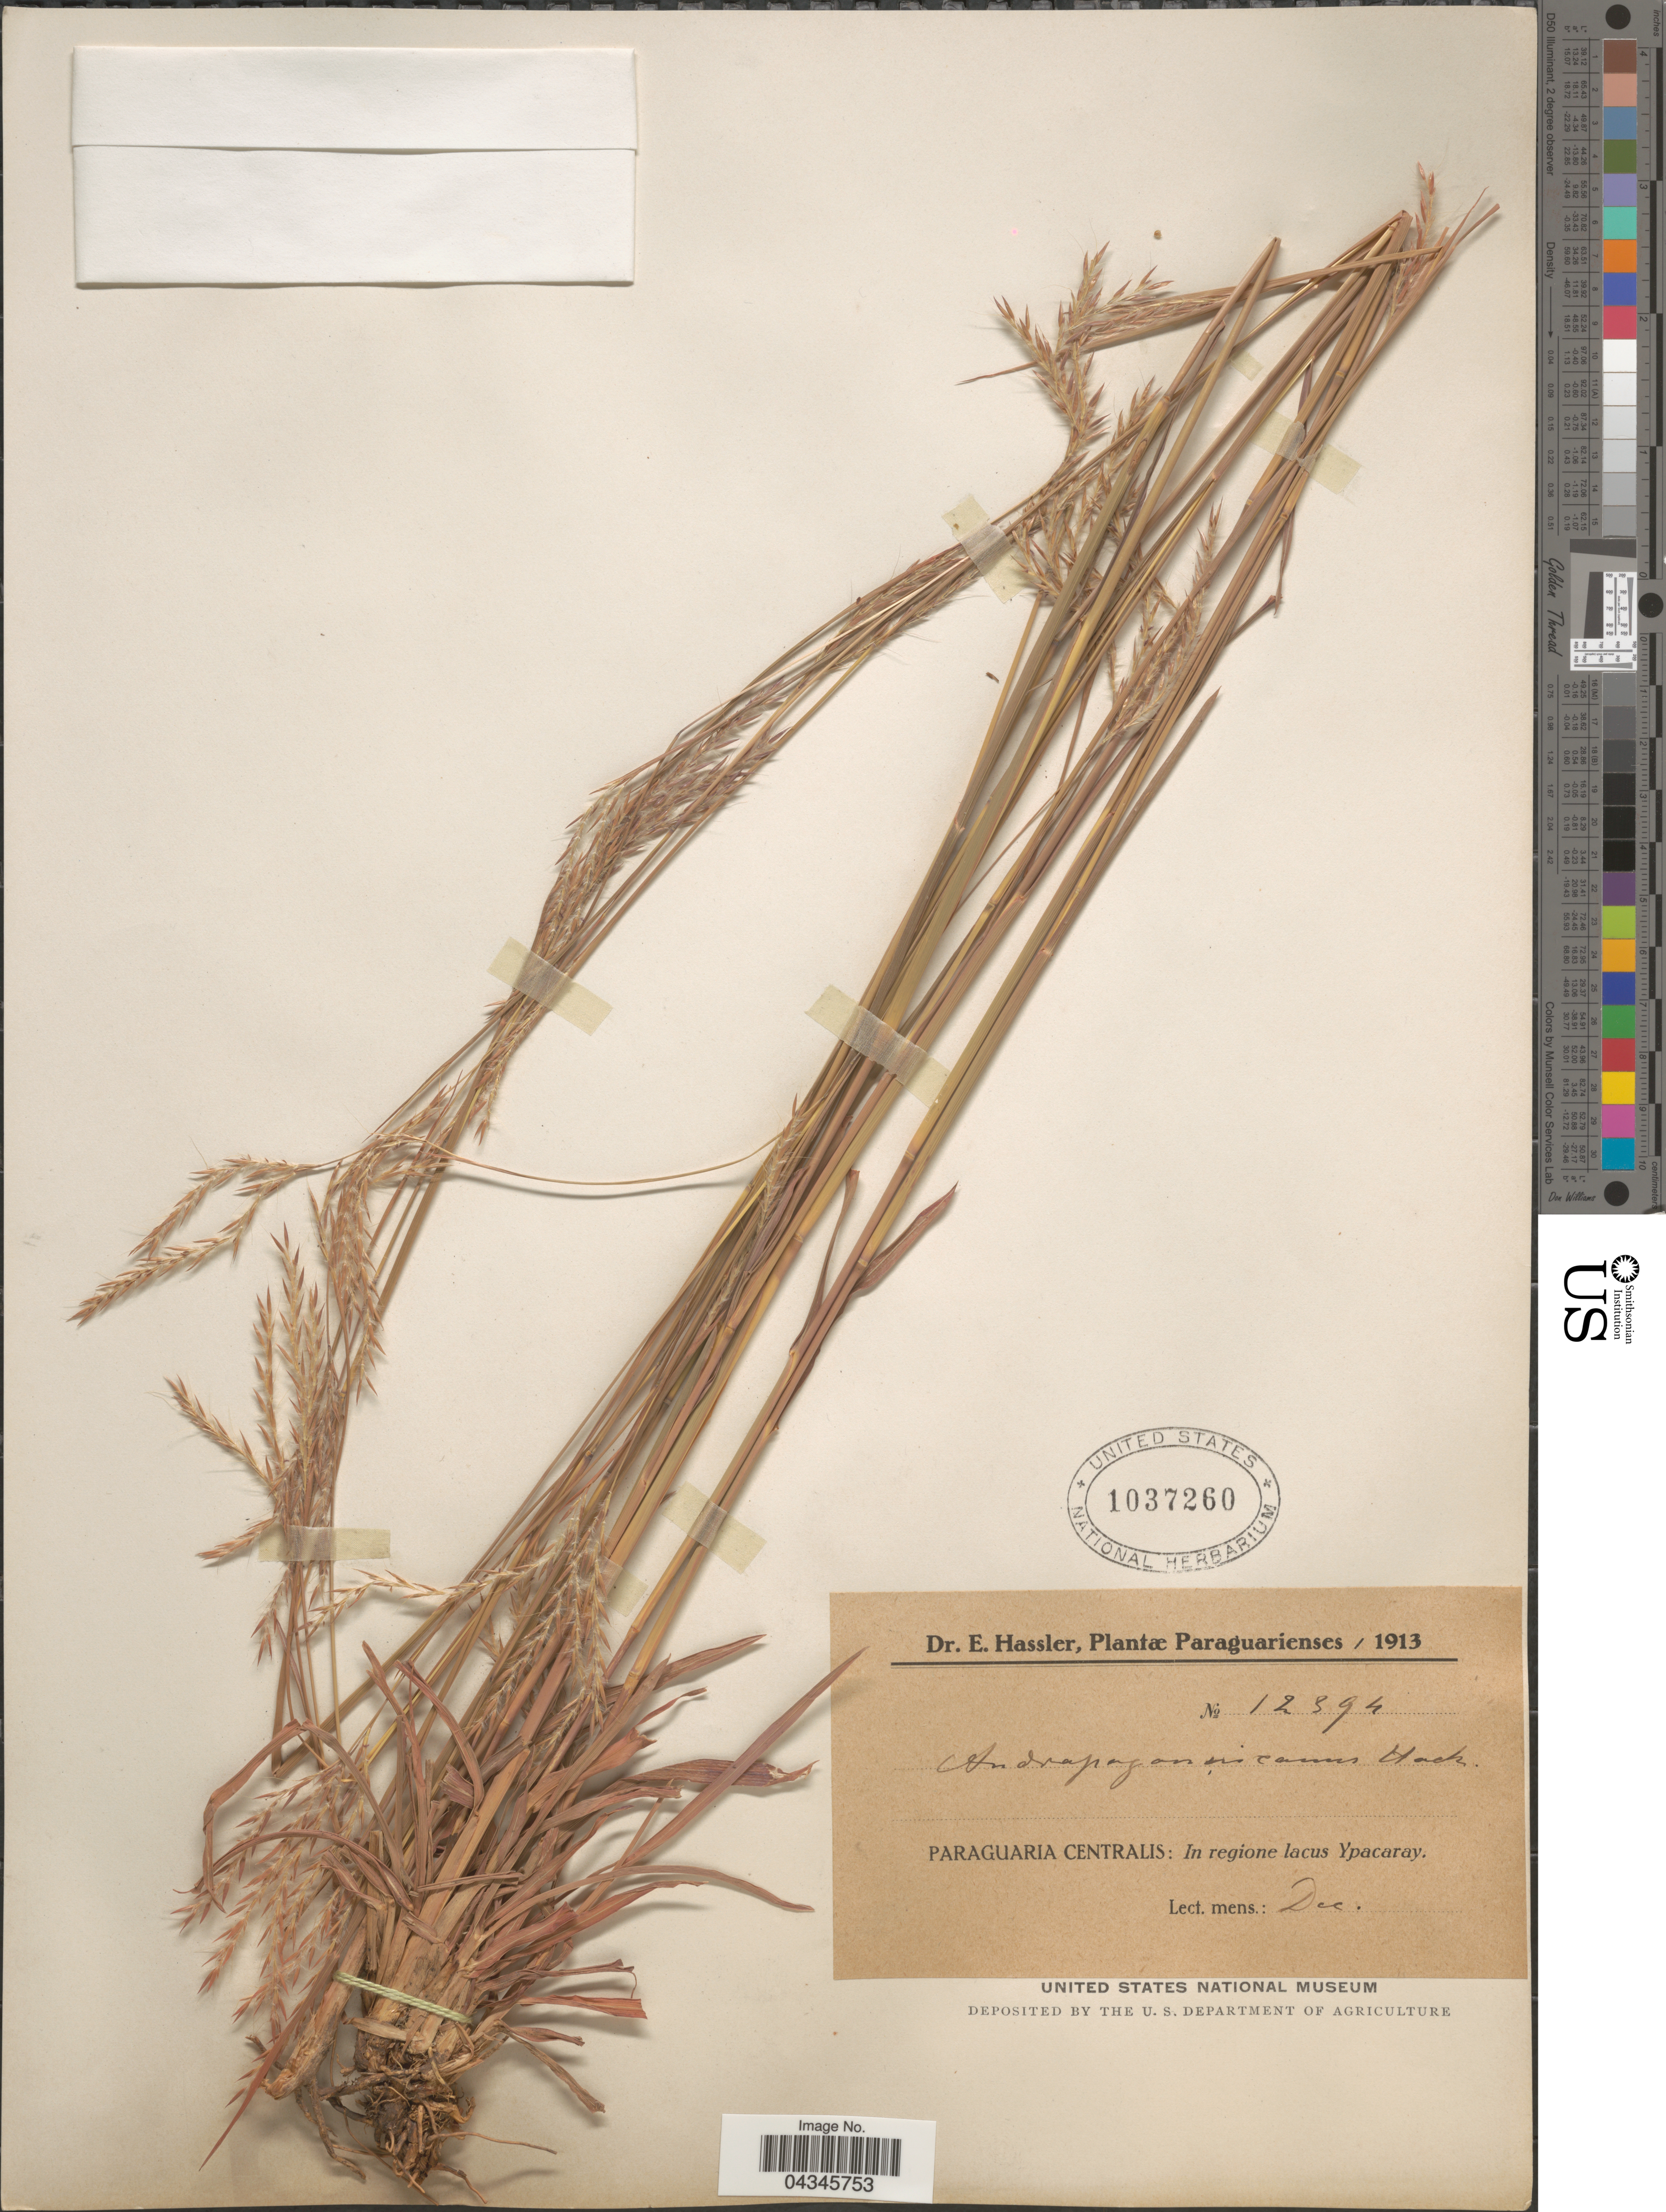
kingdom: Plantae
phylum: Tracheophyta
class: Liliopsida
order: Poales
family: Poaceae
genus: Andropogon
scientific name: Andropogon lateralis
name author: Nees in Mart.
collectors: E. Hassler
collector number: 12394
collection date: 1913-12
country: Paraguay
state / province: Paraguari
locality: Paraguaria Centralis: In regione lacus Ypacaray.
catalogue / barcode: US 1037260